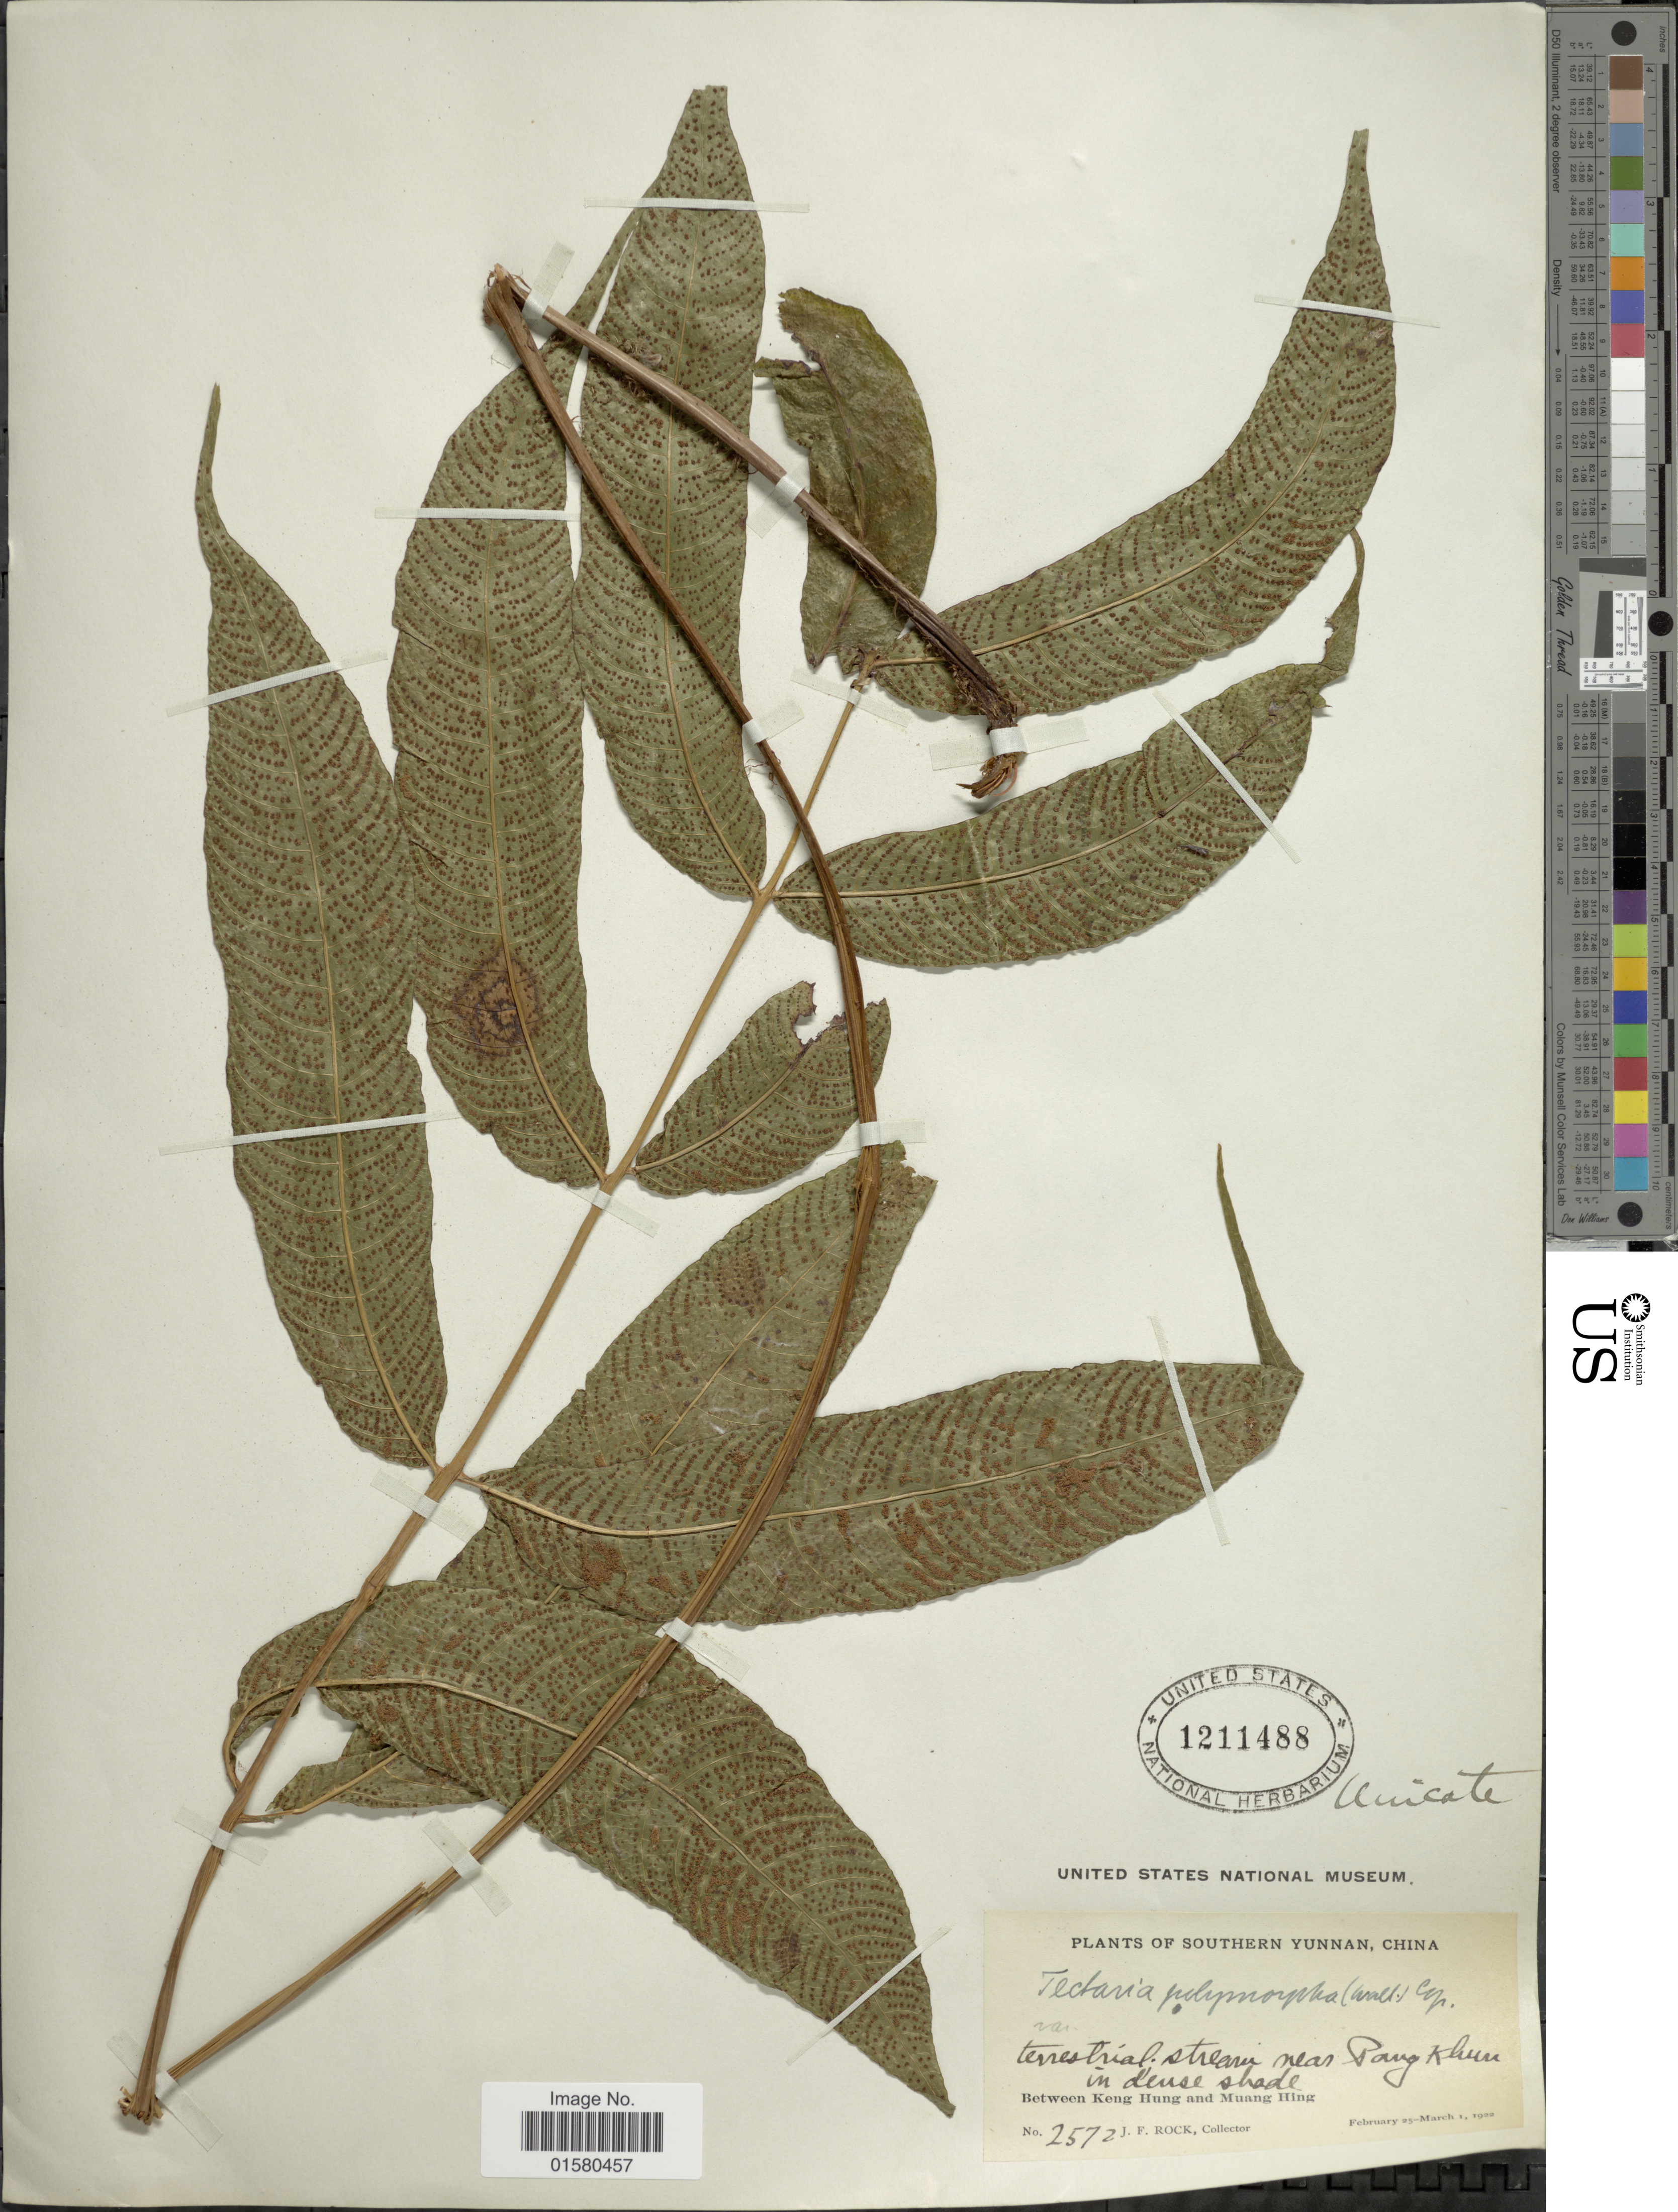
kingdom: Plantae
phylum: Tracheophyta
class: Polypodiopsida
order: Polypodiales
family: Tectariaceae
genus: Tectaria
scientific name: Tectaria polymorpha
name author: (Wall. ex Hook.) Copel.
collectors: J. Rock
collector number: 2572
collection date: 1922-02-25/1922-03-01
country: China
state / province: Yunnan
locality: Southern Yunnan, china, Terrestrial stream near Pang Khun, Between Keng Hung and Muang Hing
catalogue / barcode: US 1211488